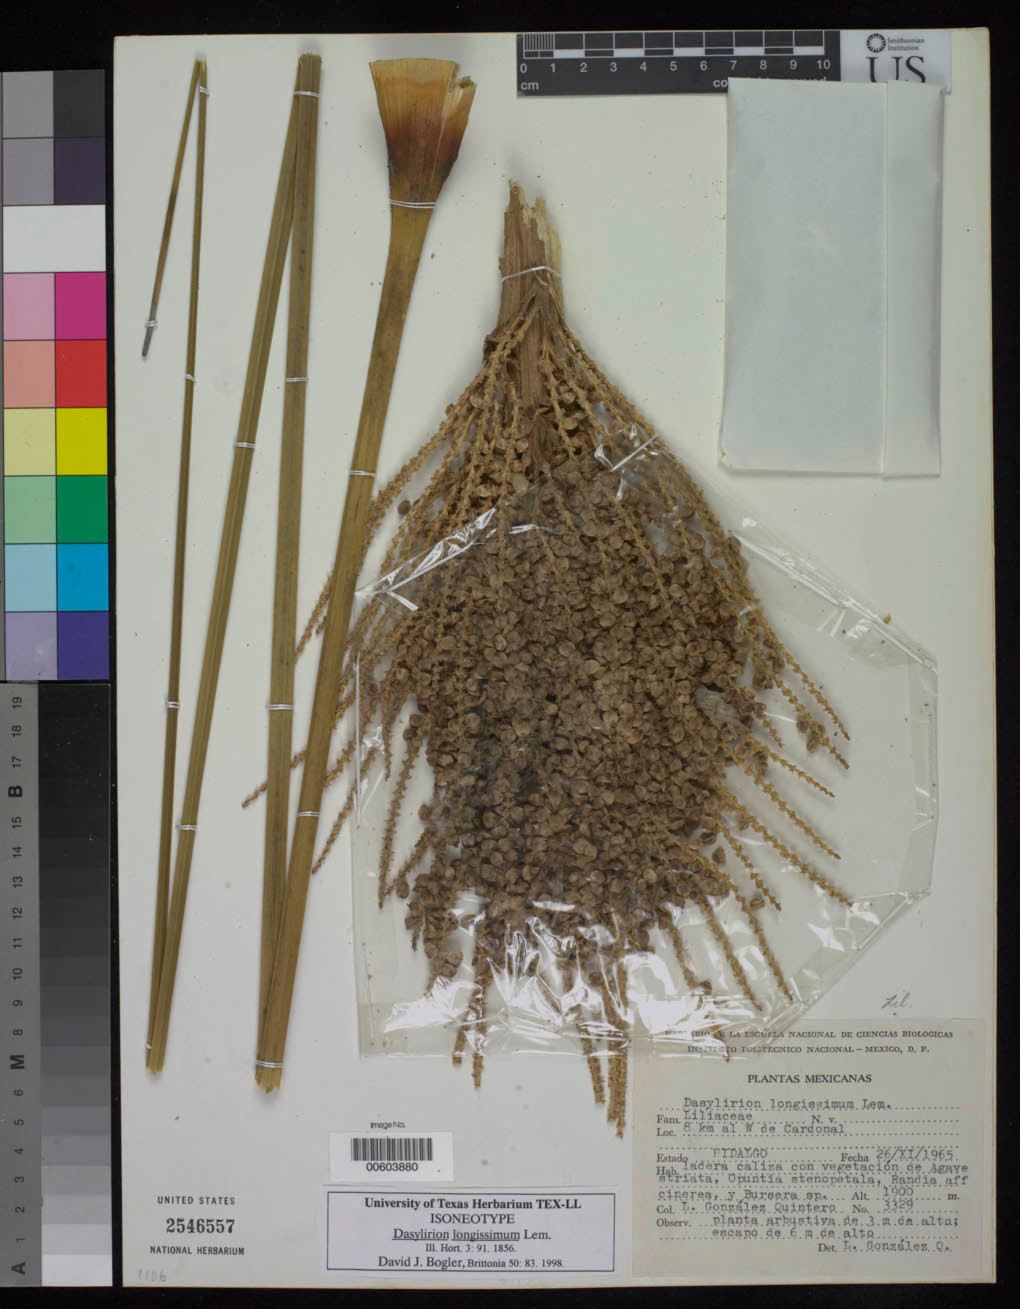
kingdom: Plantae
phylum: Tracheophyta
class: Liliopsida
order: Asparagales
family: Asparagaceae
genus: Dasylirion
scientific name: Dasylirion longissimum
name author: Lem.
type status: Isoneotype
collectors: L. Quintero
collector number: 3329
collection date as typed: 26 Jun 1965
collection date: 1965-06-26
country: Mexico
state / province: Hidalgo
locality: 8 km al W de Cardonal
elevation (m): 1900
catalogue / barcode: US 2546557